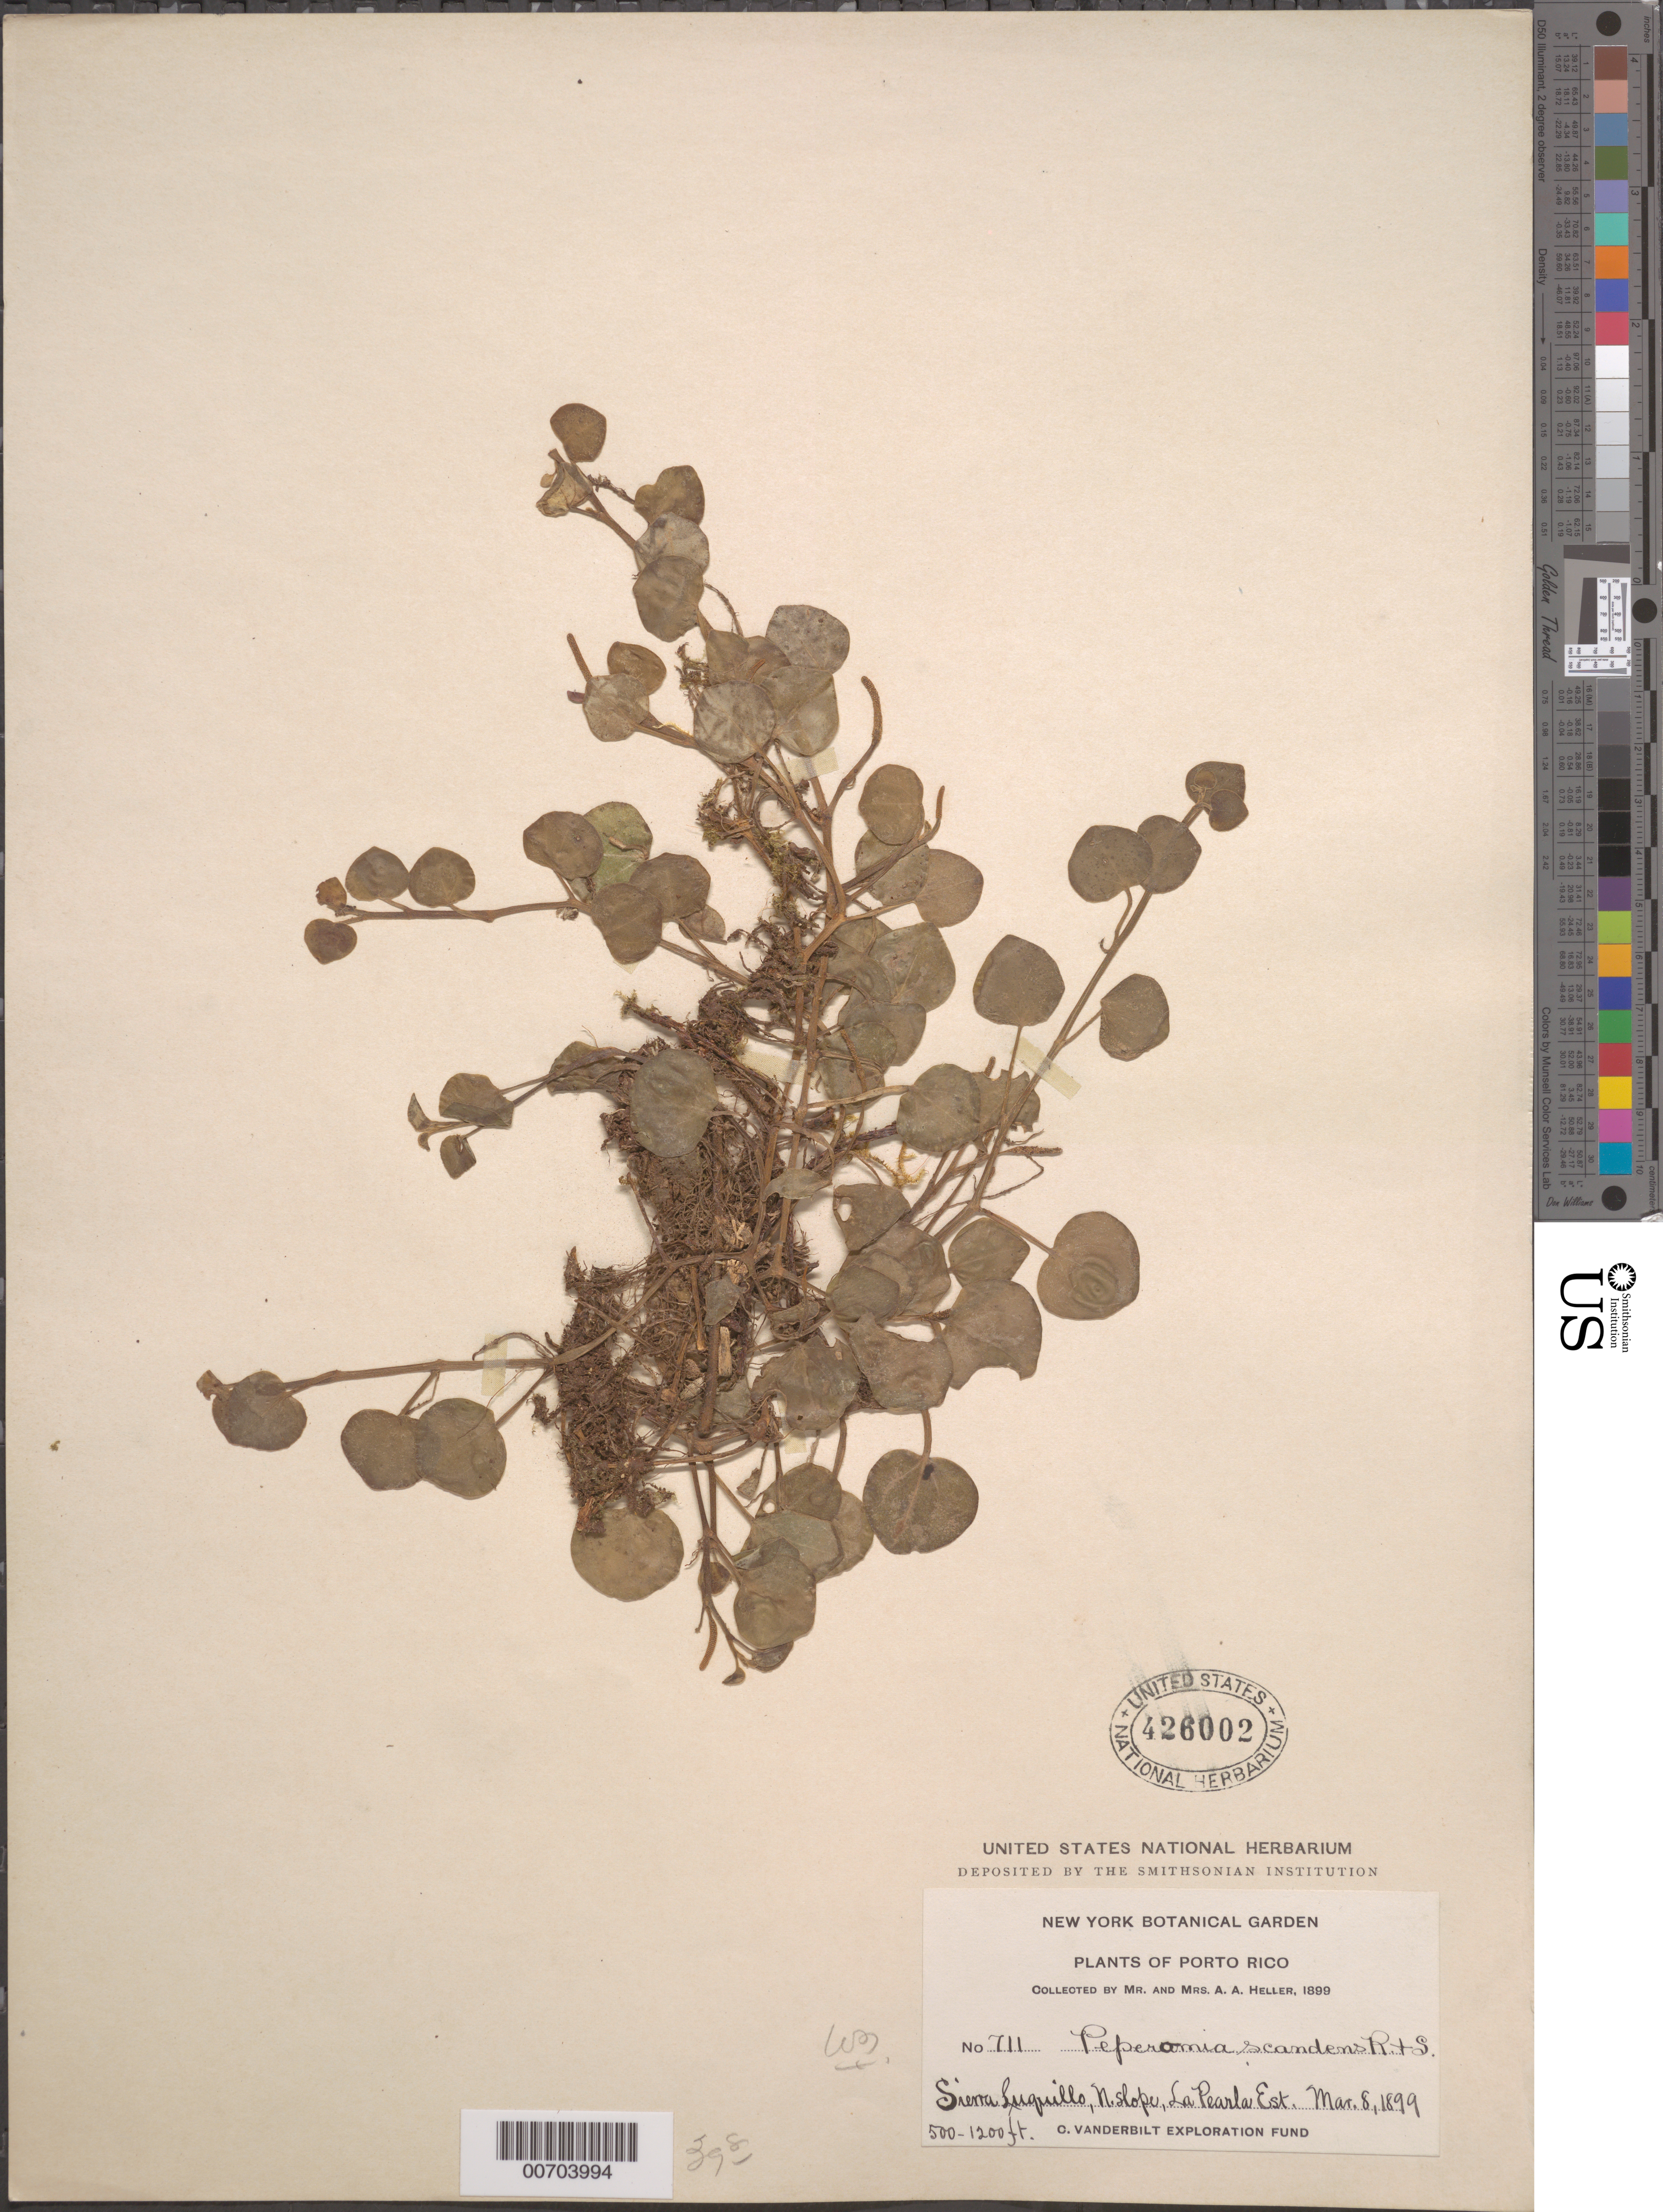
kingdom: Plantae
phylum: Tracheophyta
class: Magnoliopsida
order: Piperales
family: Piperaceae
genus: Peperomia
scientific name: Peperomia scandens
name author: Ruiz & Pav.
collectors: A. A. Heller & -- Heller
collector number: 711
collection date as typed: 08 Mar 1899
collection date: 1899-03-08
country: Puerto Rico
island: Greater Antilles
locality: Sierra Luquillo, N slope, La Pearla Est.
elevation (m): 152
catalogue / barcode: US 426002